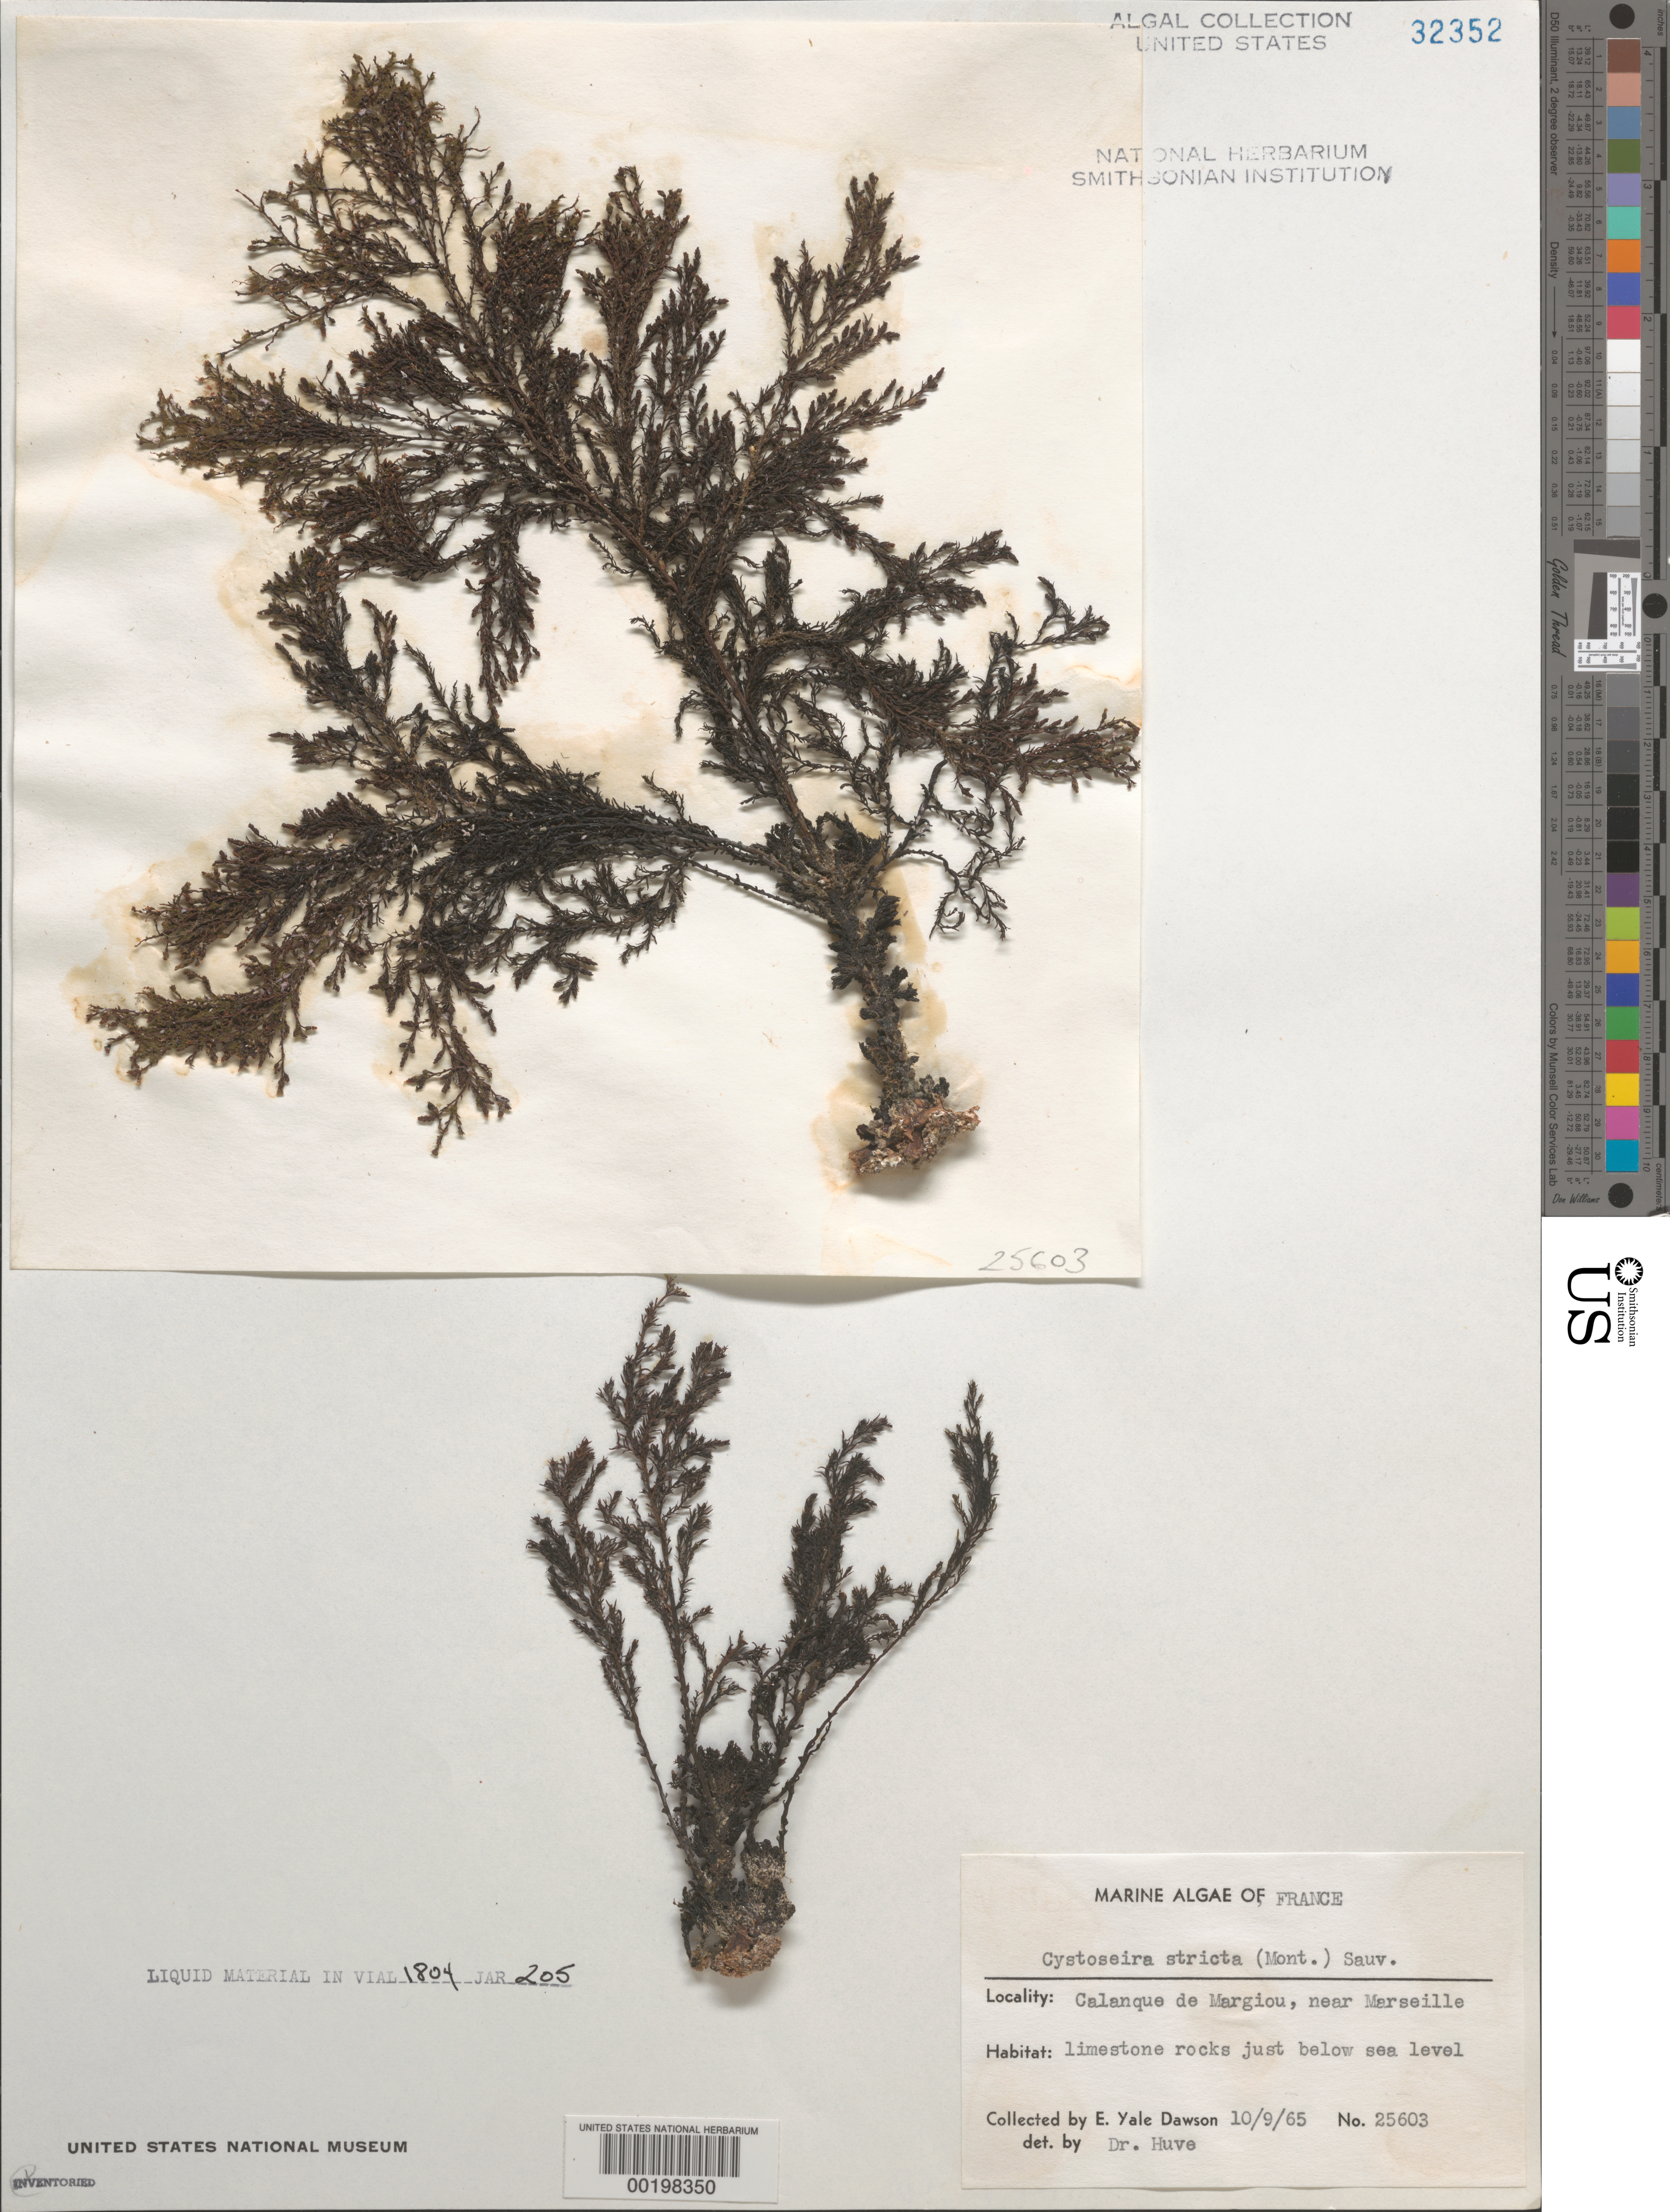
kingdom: Chromista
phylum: Ochrophyta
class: Phaeophyceae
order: Fucales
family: Sargassaceae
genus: Ericaria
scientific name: Ericaria amentacea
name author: (C. Agardh) Molinari & Guiry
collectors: E. Y. Dawson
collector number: EYD 25603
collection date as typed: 09 Oct 1965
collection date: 1965-10-09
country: France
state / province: Provence-Alpes-Côte d'Azur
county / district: Bouches-du-Rhône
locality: Calanque de Morgiou, near Marseiile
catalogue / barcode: US 32352